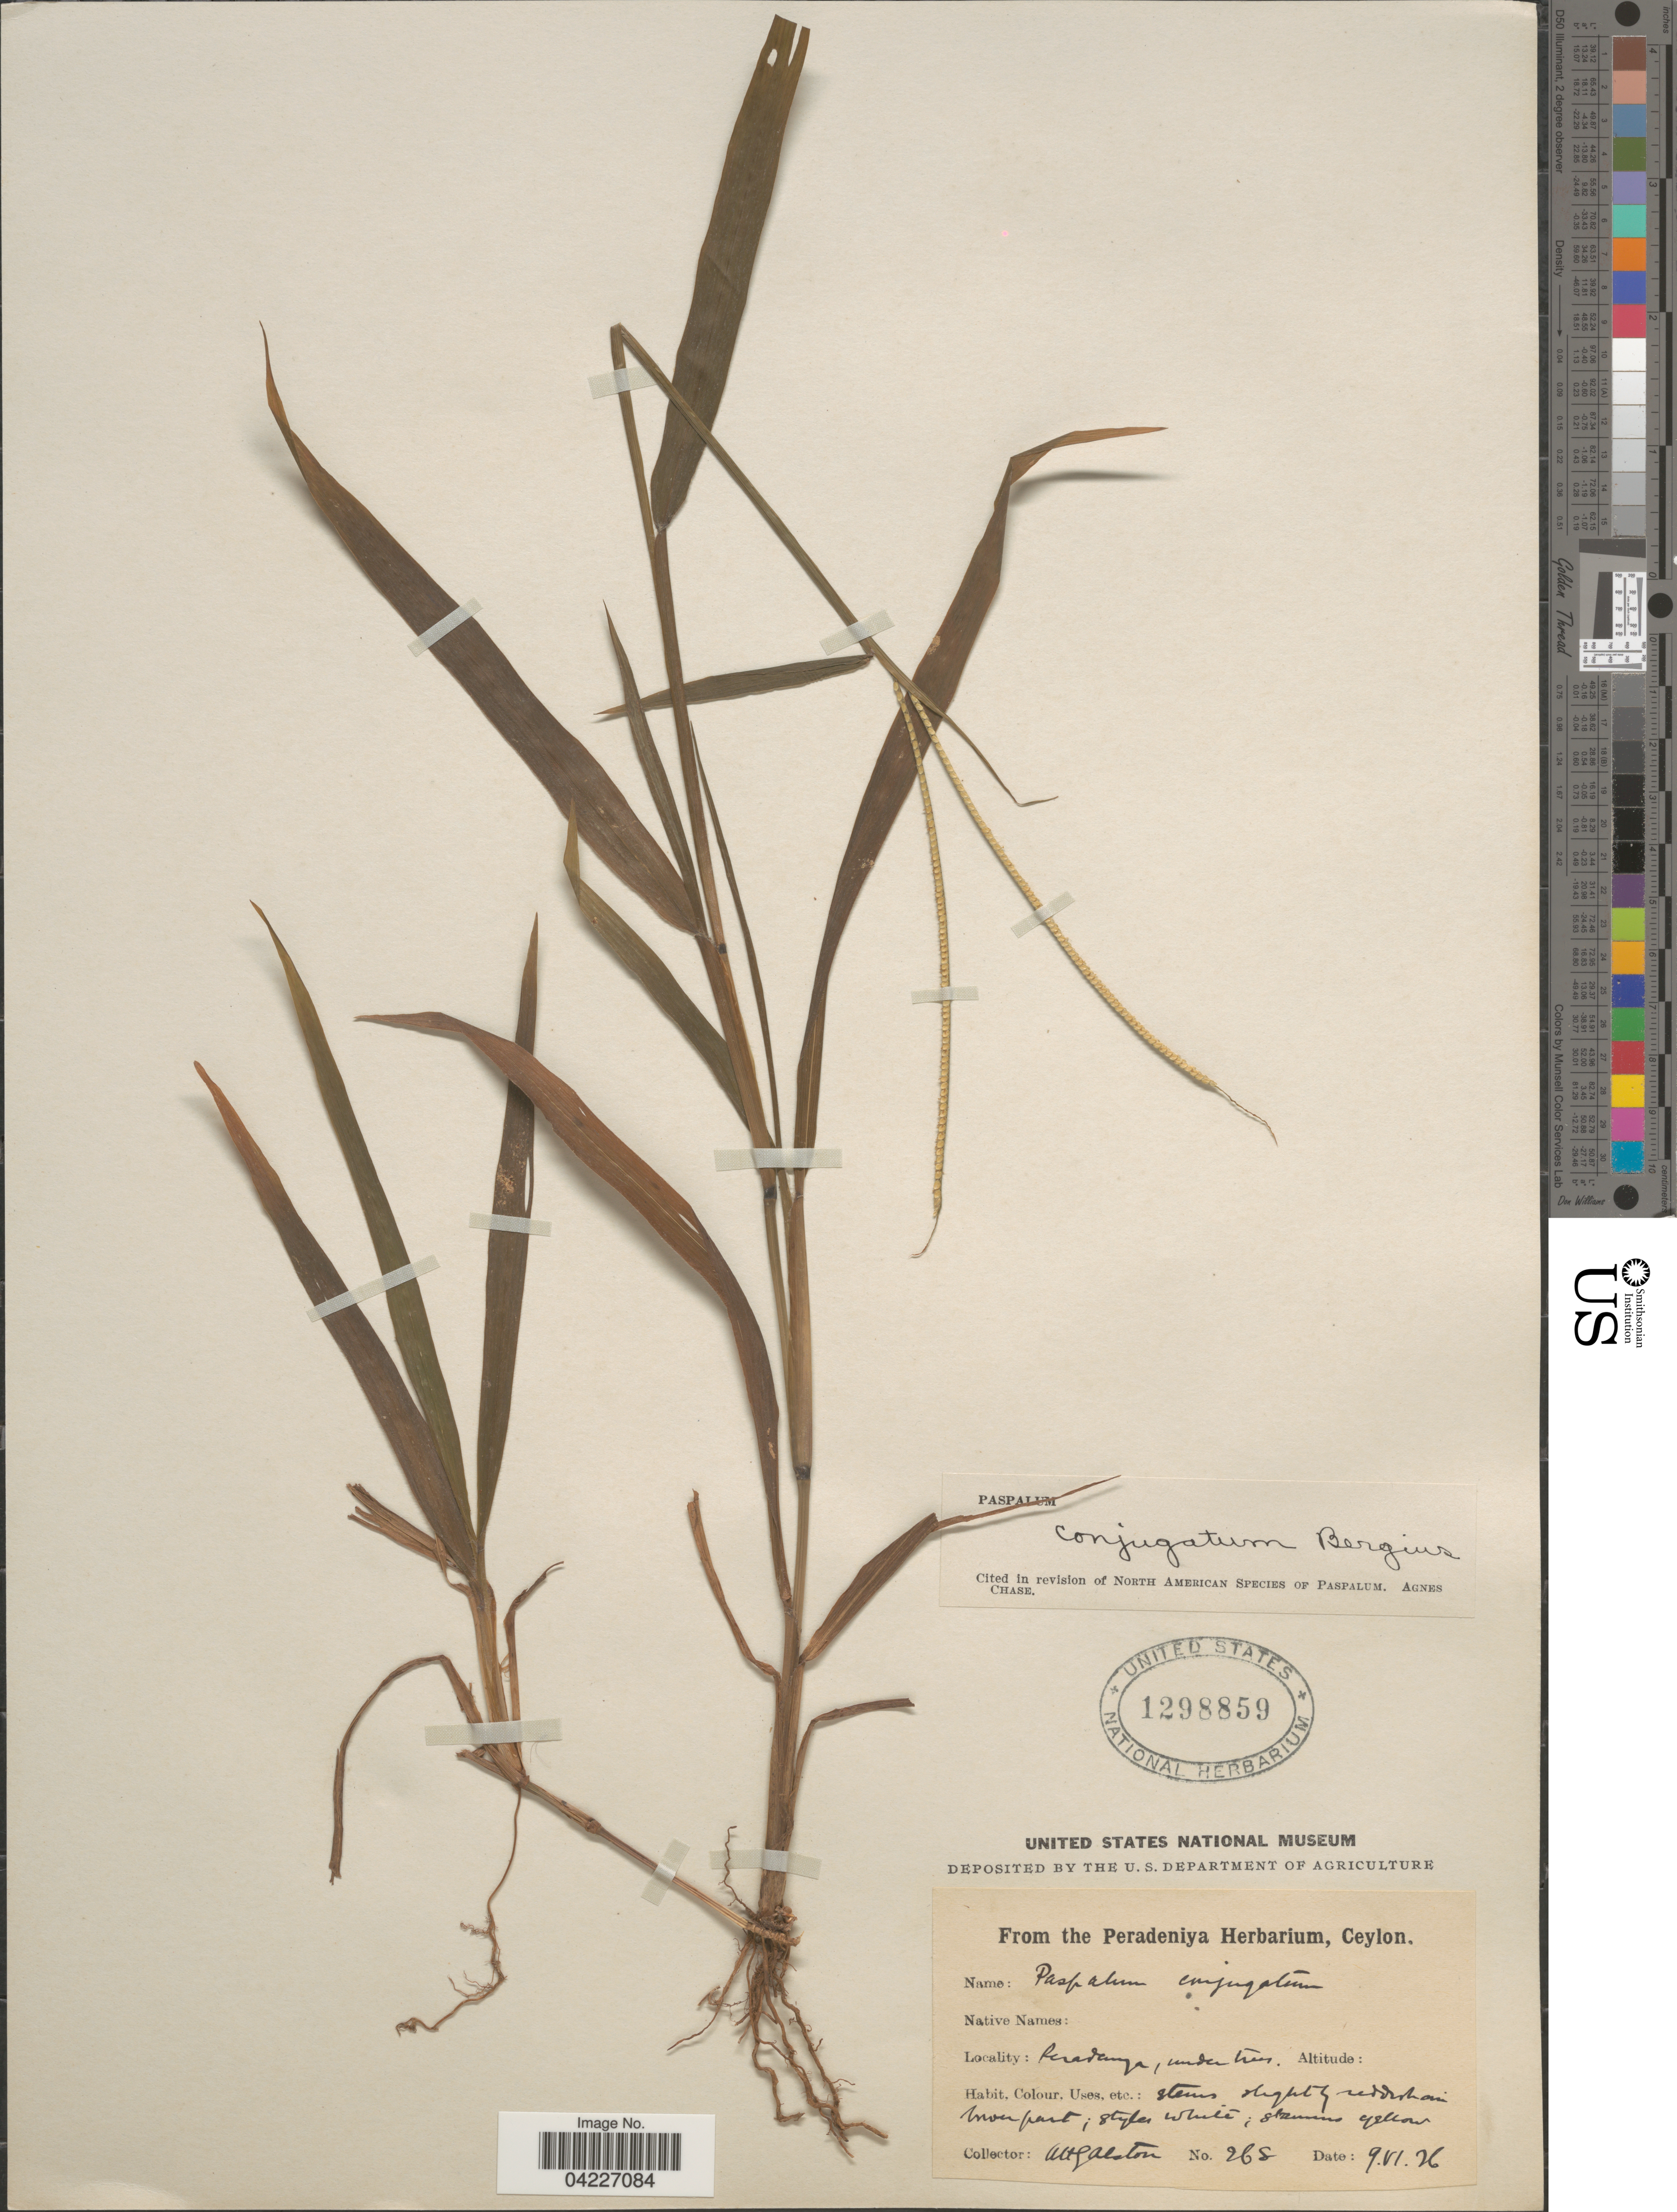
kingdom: Plantae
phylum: Tracheophyta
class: Liliopsida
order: Poales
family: Poaceae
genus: Paspalum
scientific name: Paspalum conjugatum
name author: P.J. Bergius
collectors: A. H. Alston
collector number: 268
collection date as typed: Transcribed d/m/y: 9/6/76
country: Sri Lanka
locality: Peradeniya, [illegible text]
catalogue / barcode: US 1298859